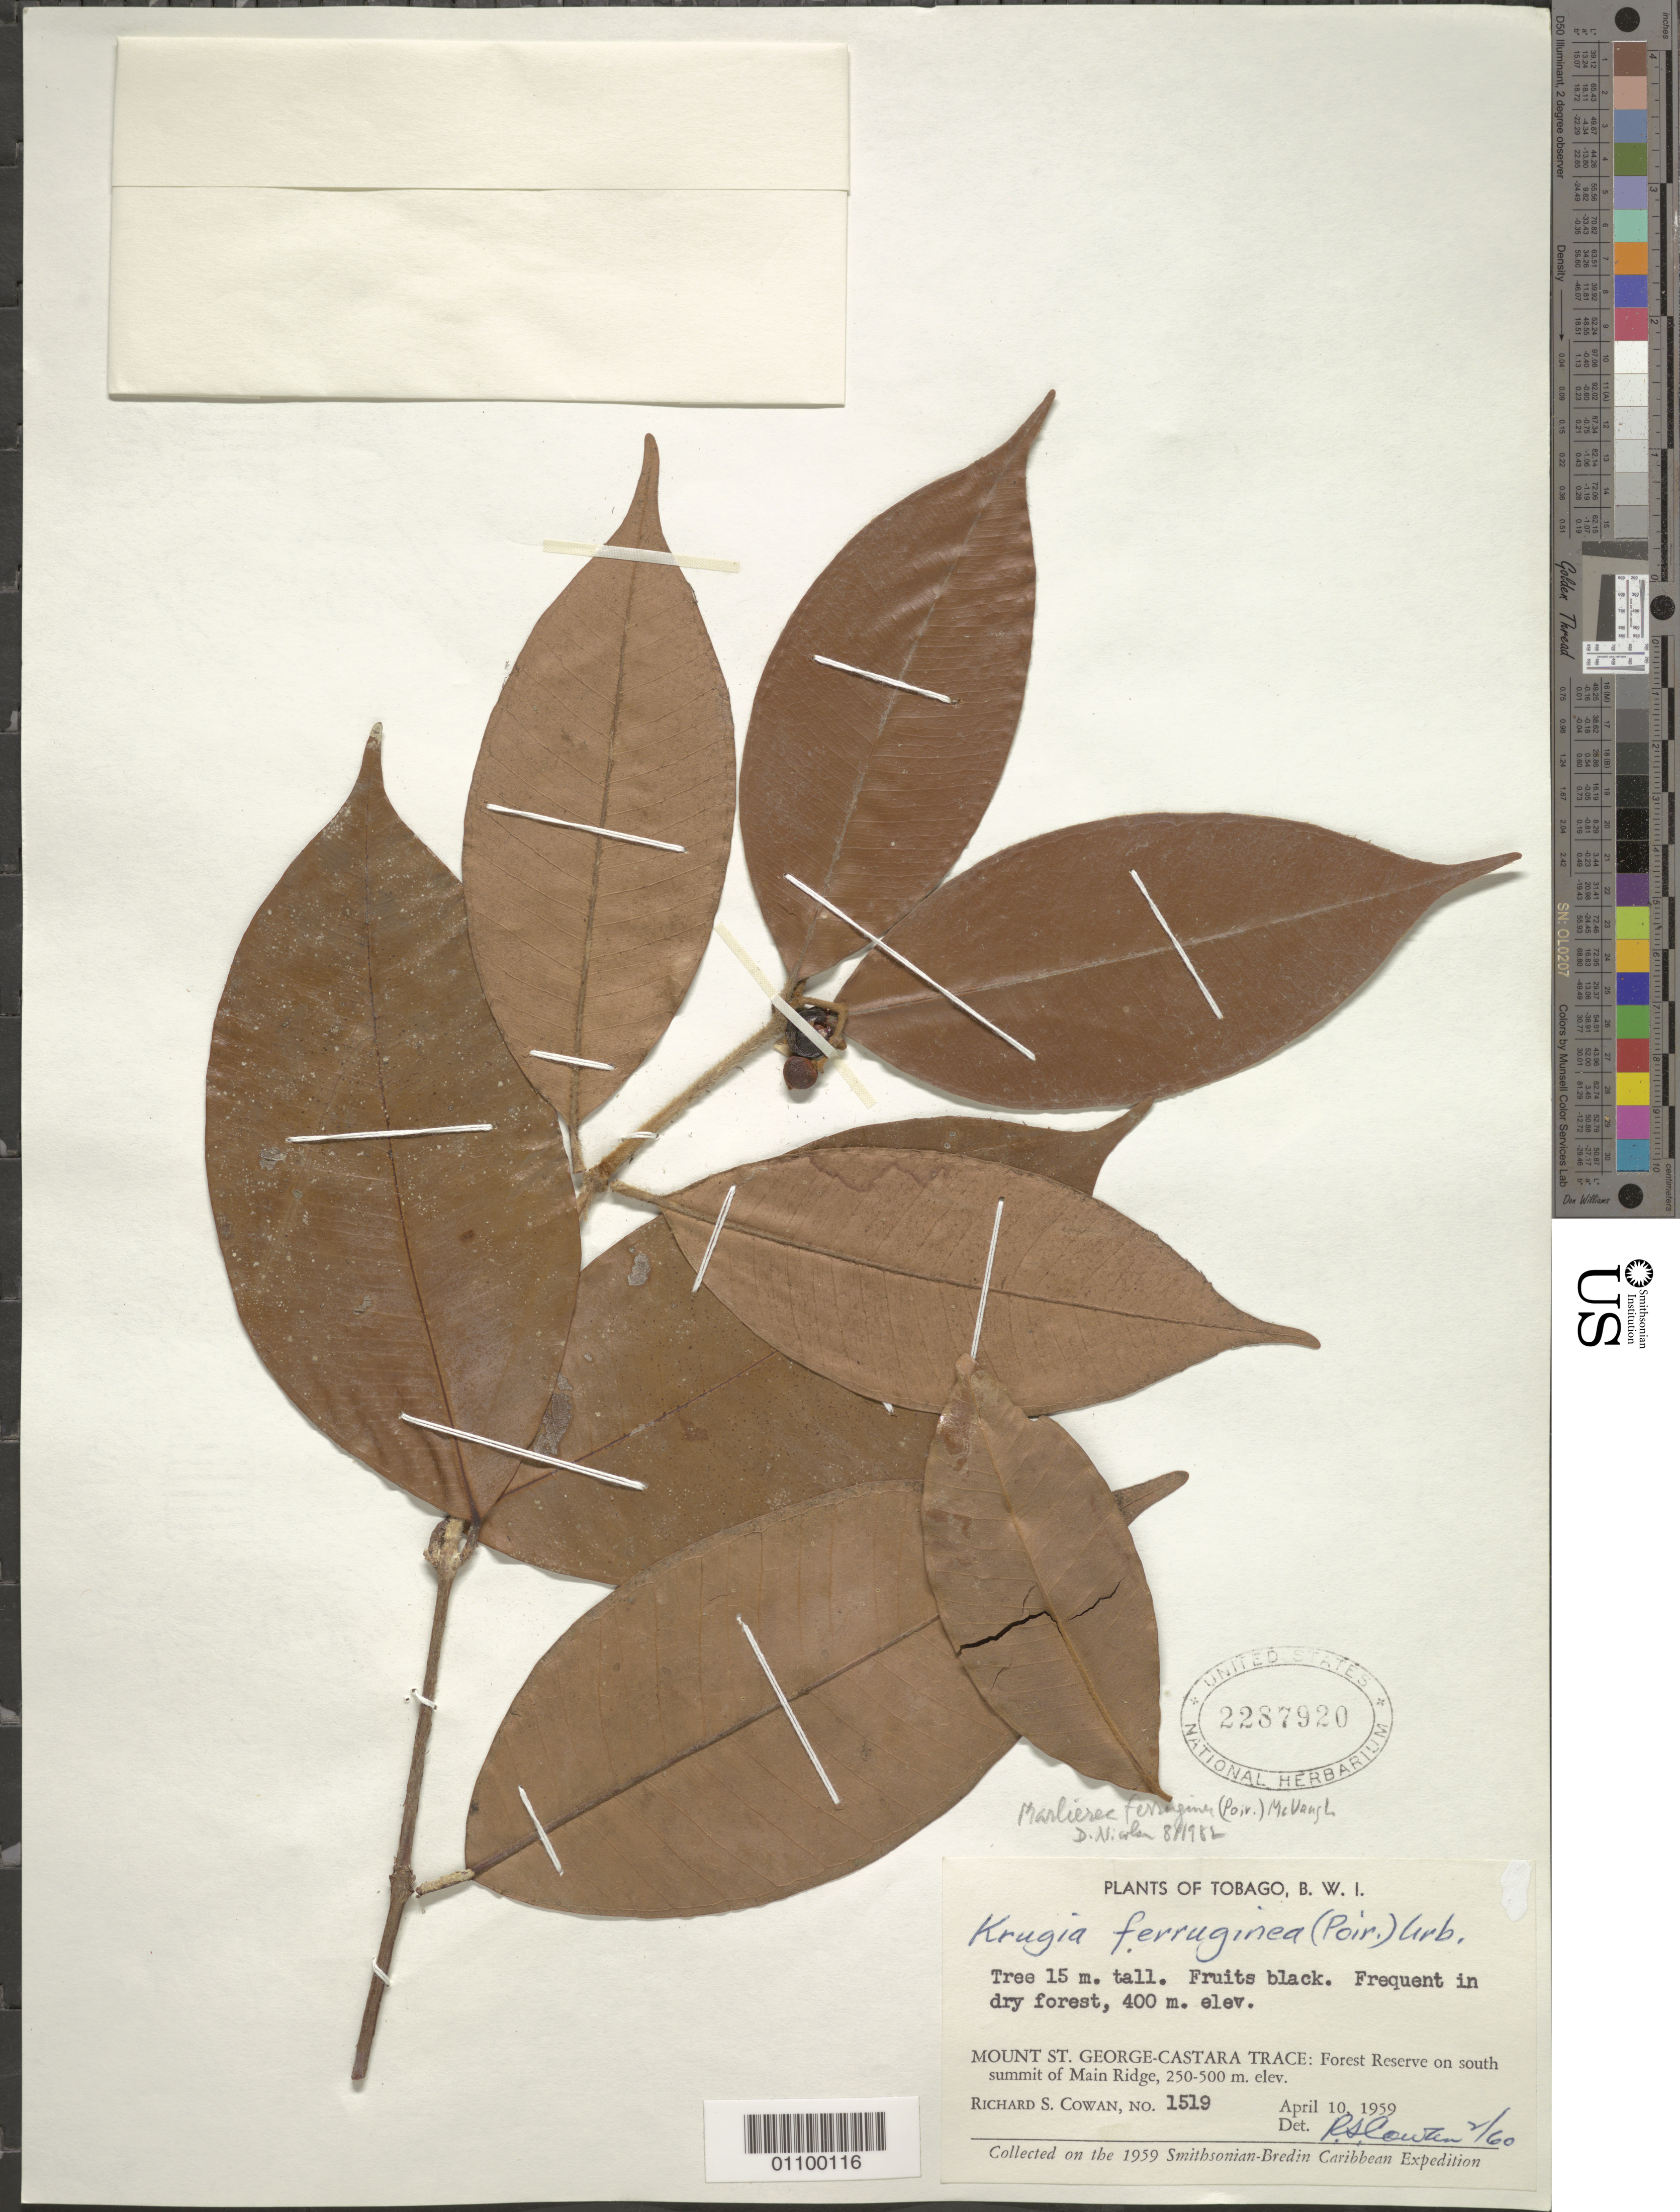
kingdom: Plantae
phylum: Tracheophyta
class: Magnoliopsida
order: Myrtales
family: Myrtaceae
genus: Myrcia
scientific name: Myrcia ferruginea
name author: (Poir.) DC.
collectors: R. S. Cowan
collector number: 1519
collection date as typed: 10 Apr 1959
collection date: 1959-04-10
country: Trinidad and Tobago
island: Tobago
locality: Mount St. George-Castara Trace: Forest Reserve on south summit of Main Ridge. 400 m.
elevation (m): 250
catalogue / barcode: US 2287920